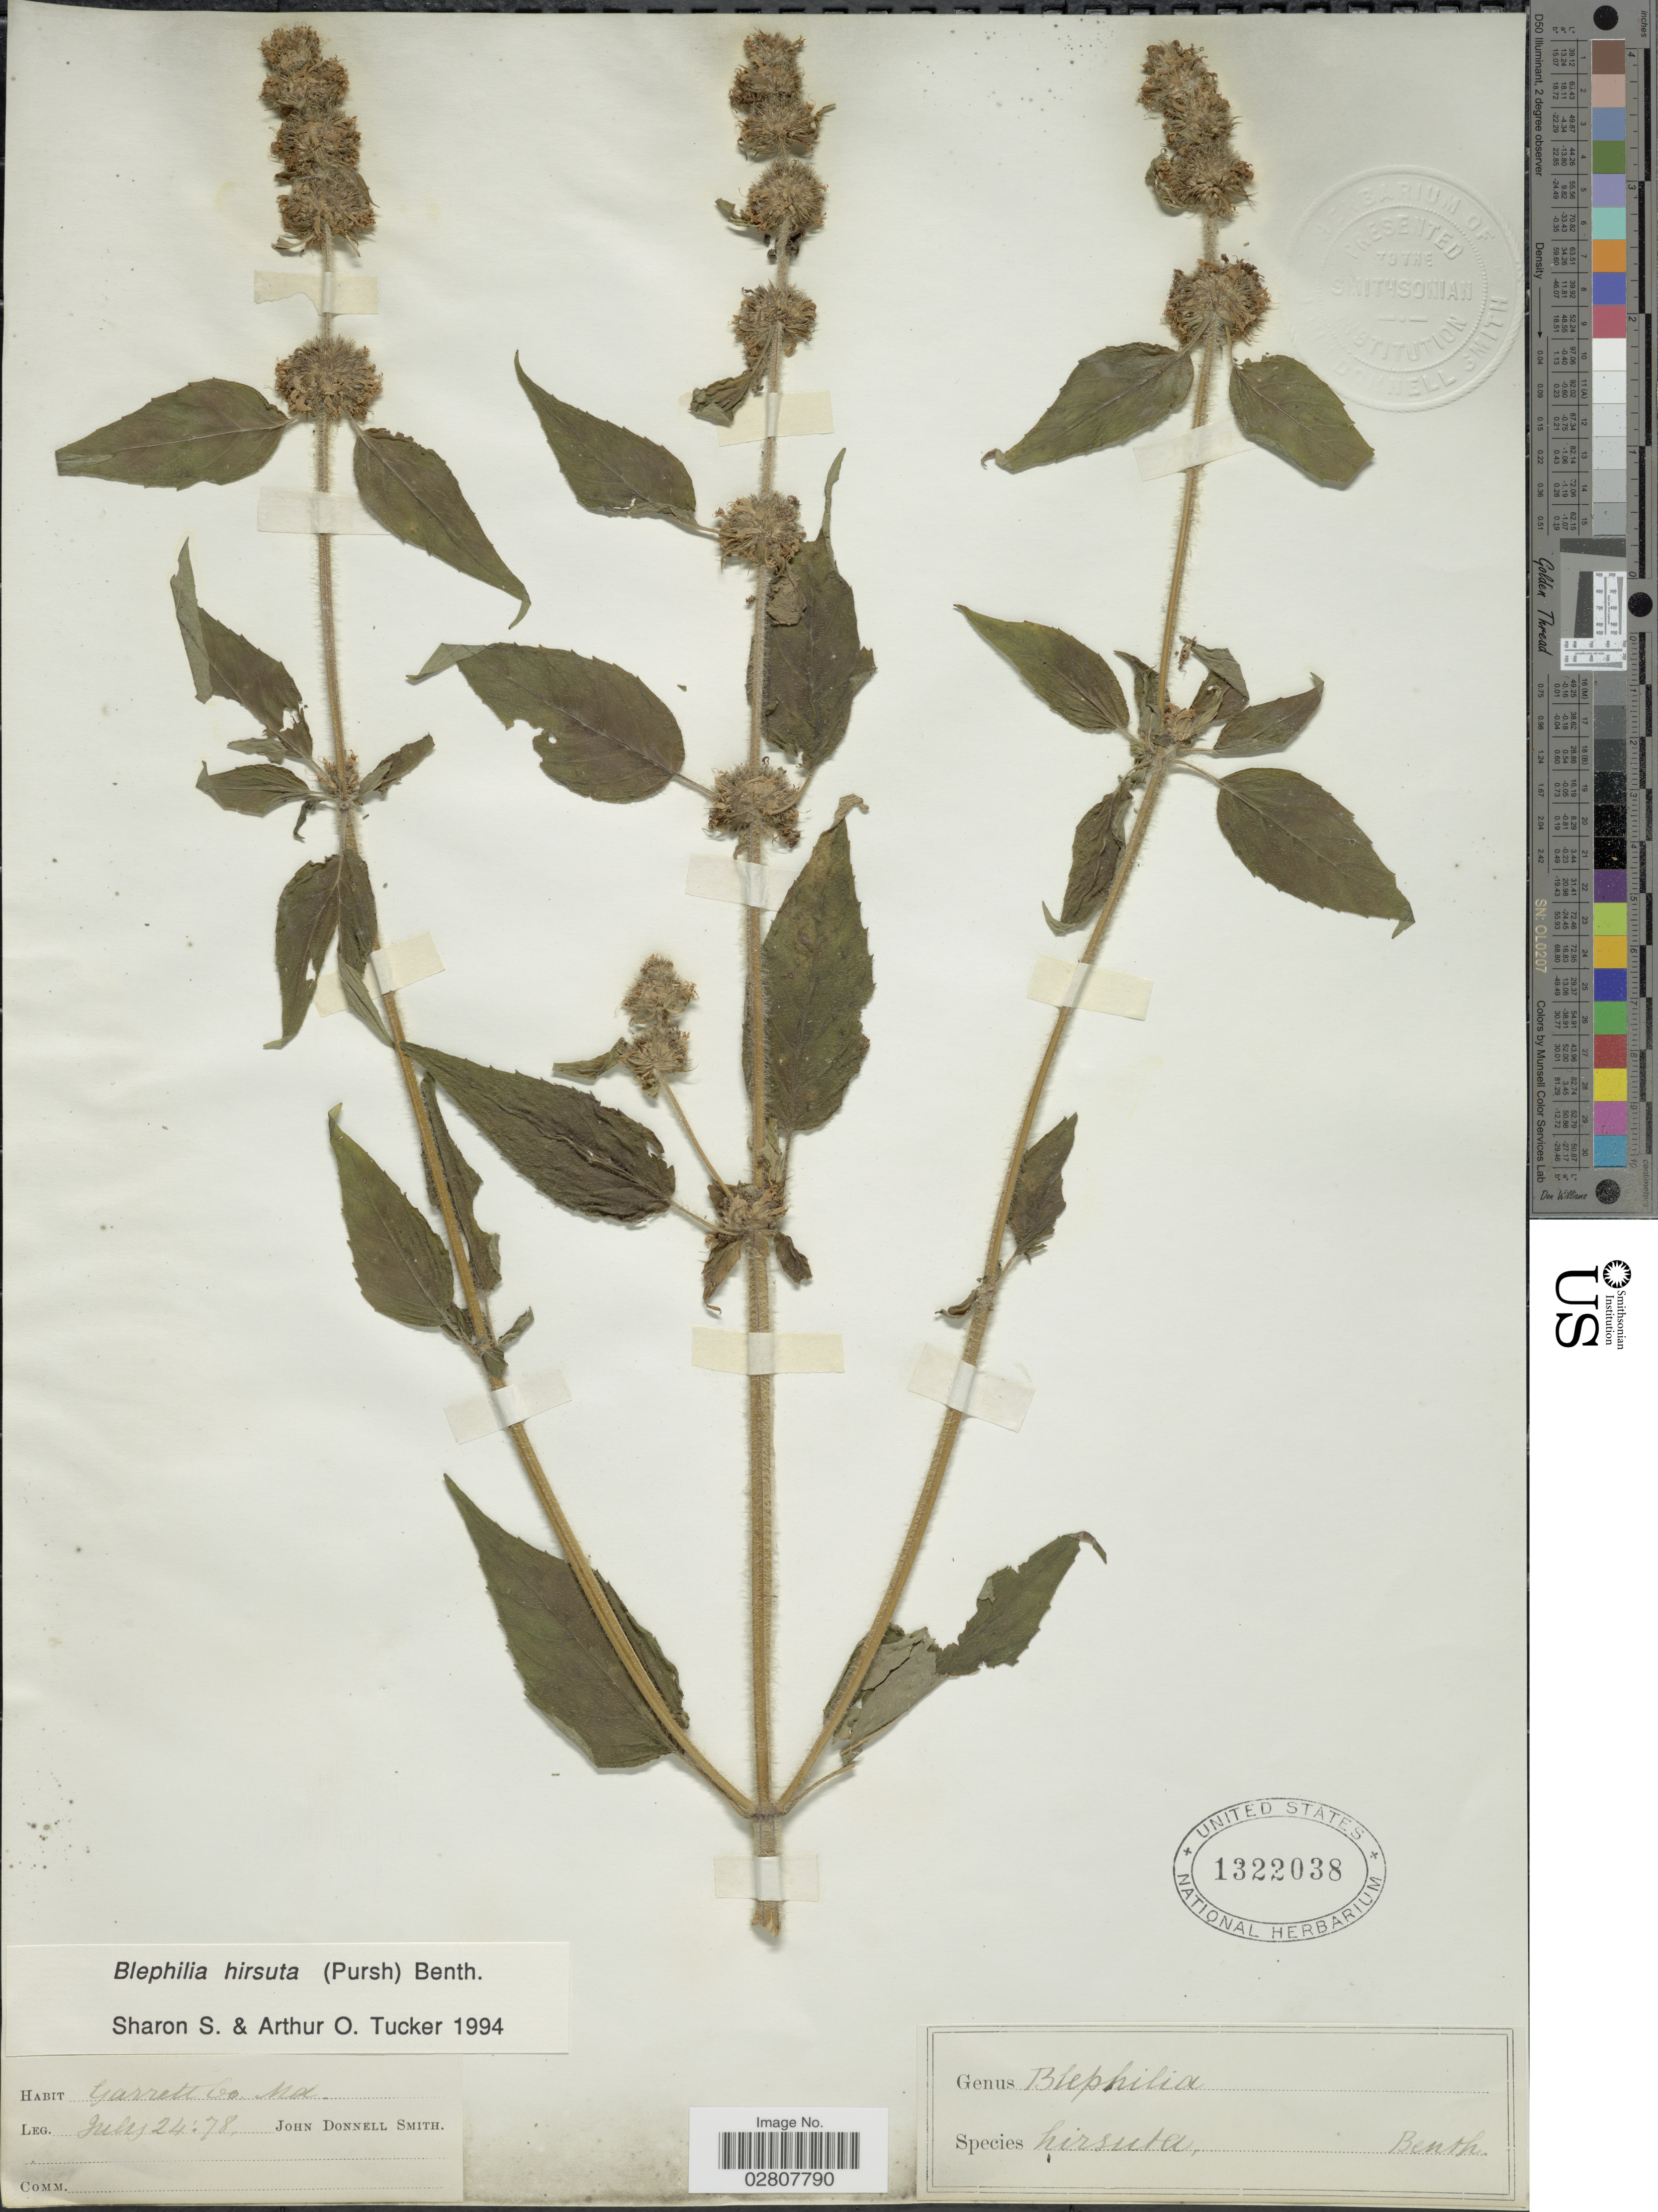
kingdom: Plantae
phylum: Tracheophyta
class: Magnoliopsida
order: Lamiales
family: Lamiaceae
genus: Blephilia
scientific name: Blephilia hirsuta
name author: (Pursh) Benth.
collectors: J. Donnell Smith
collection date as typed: Transcribed d/m/y: 24/7/78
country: United States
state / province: Maryland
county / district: Garrett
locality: Garrett Co.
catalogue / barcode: US 1322038